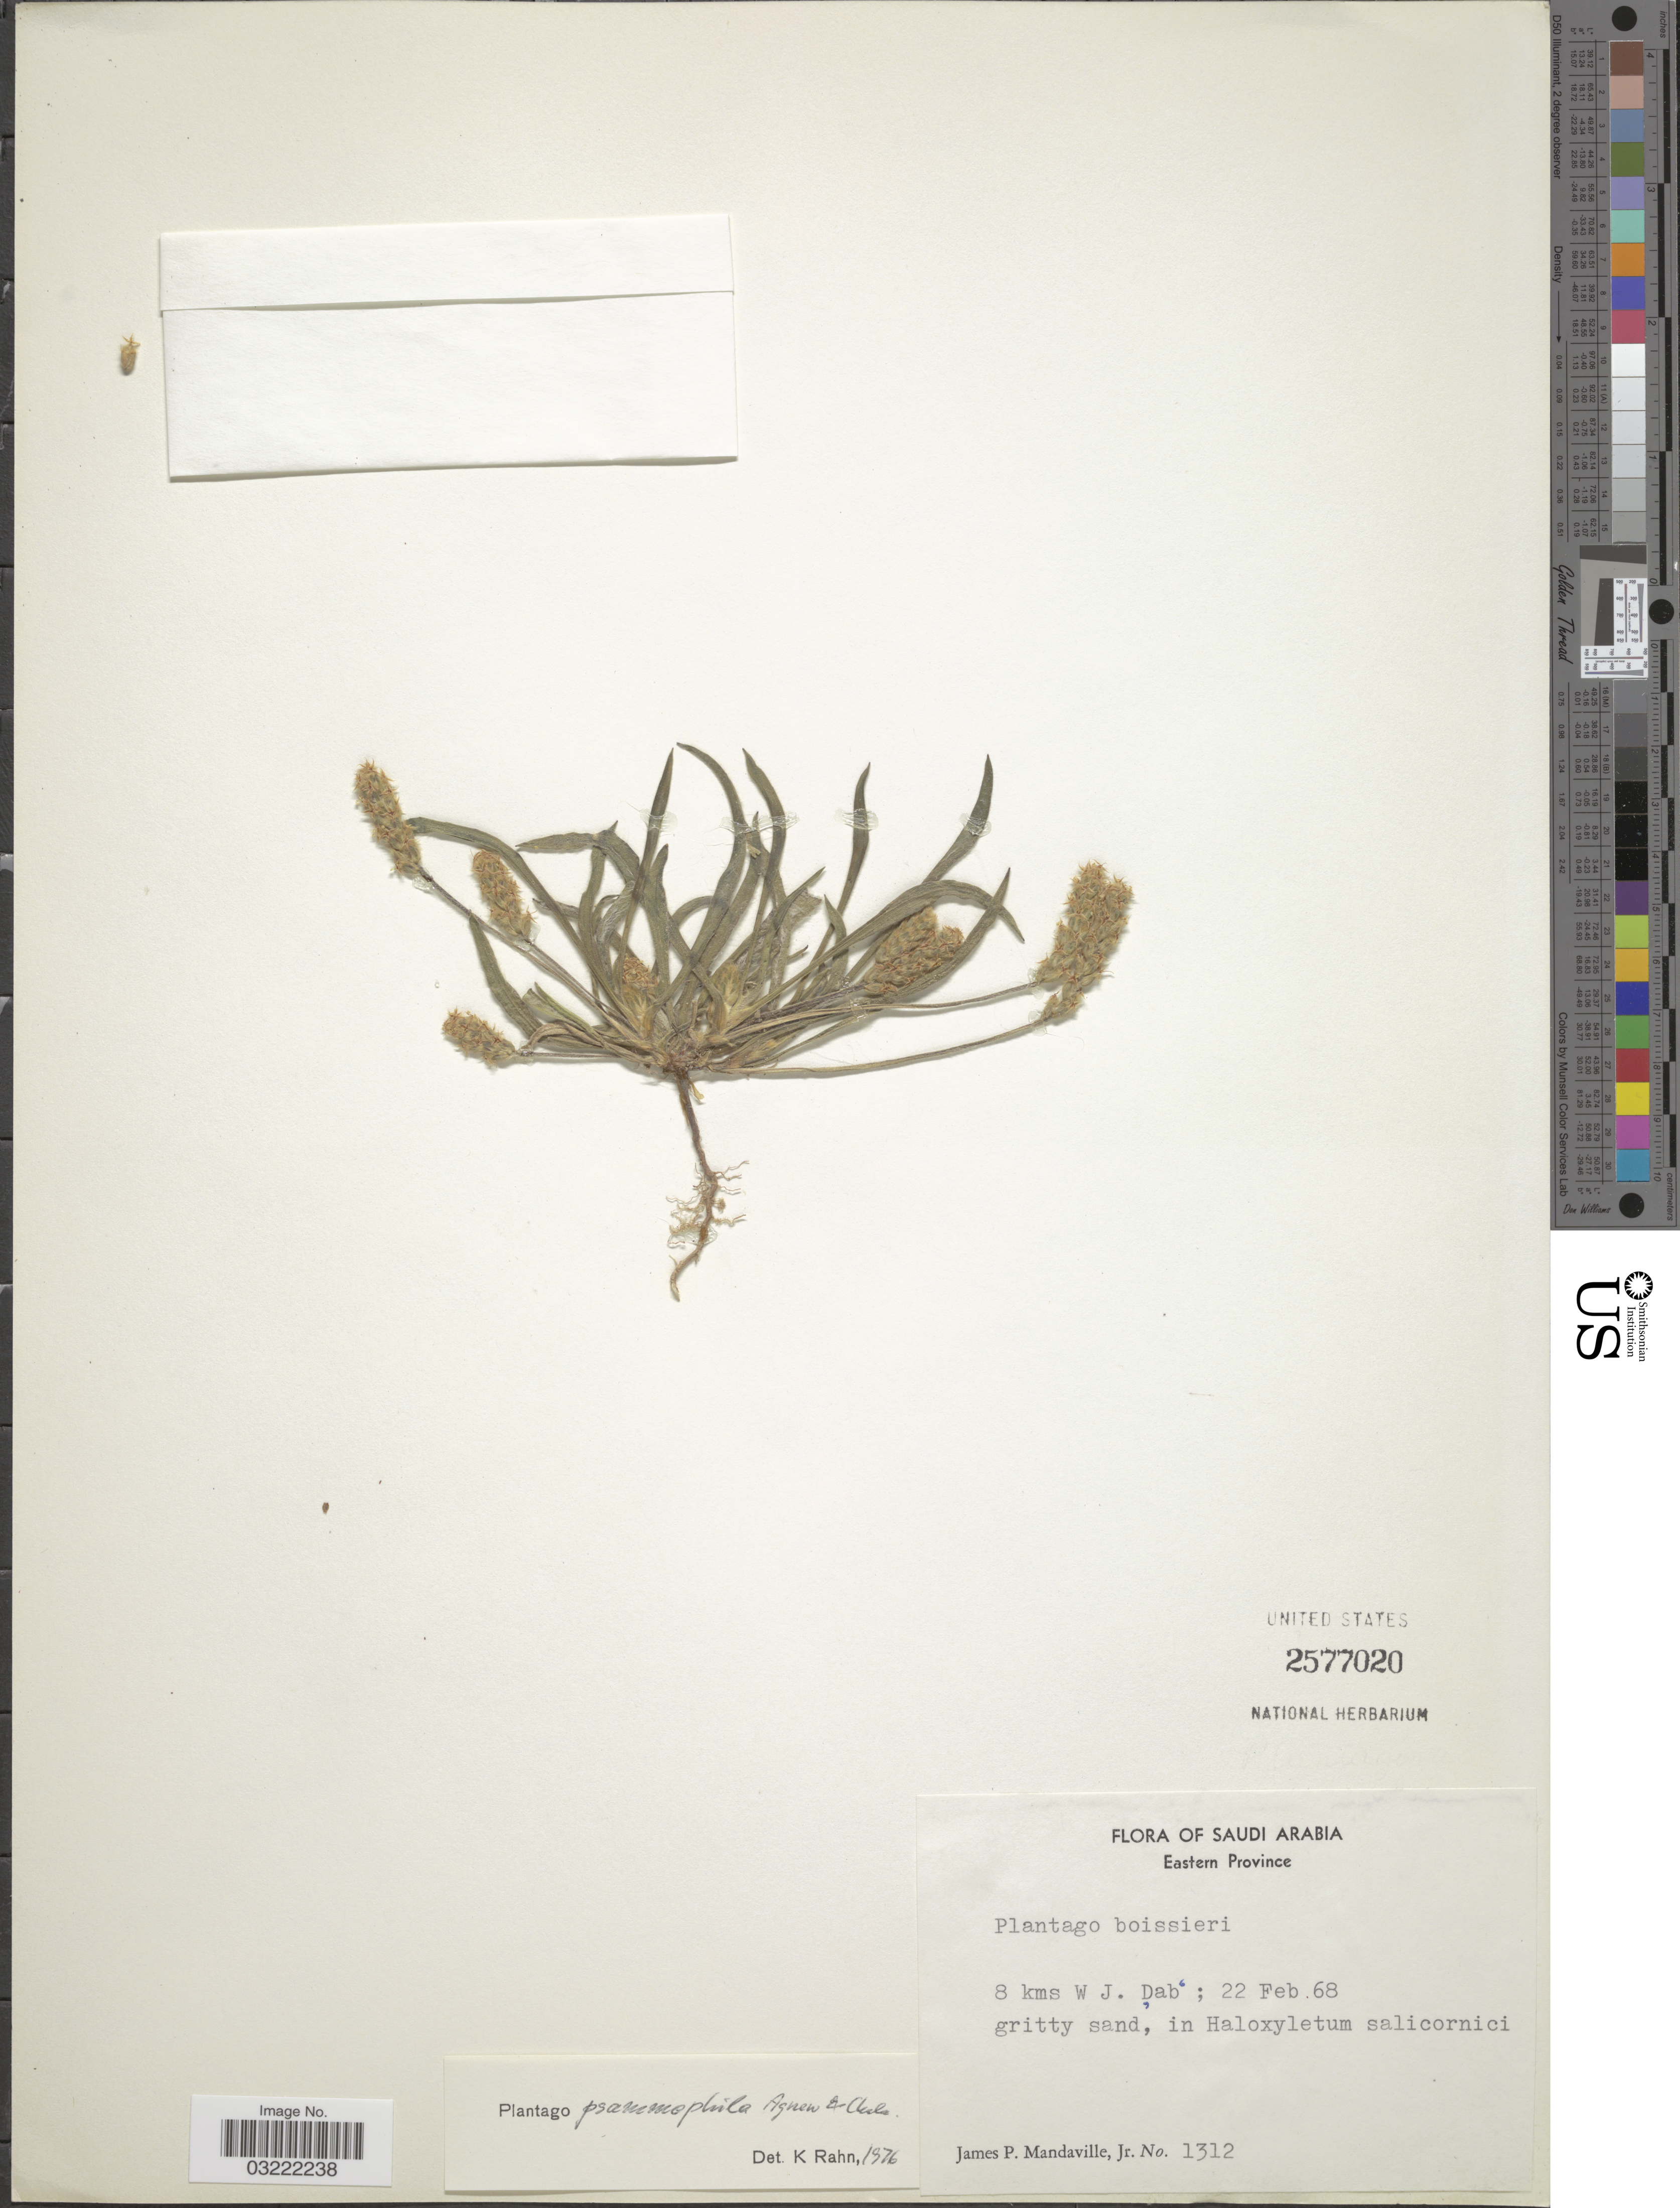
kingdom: Plantae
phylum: Tracheophyta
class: Magnoliopsida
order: Lamiales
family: Plantaginaceae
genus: Plantago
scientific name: Plantago psammophila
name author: Agnew & Chal.-Kabi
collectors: J. Mandaville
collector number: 1312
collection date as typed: Transcribed d/m/y: 22/2/68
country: Saudi Arabia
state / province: Ash Sharqiyah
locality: Eastern Province. 8 kms W J. ,Dab‛.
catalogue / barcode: US 2577020